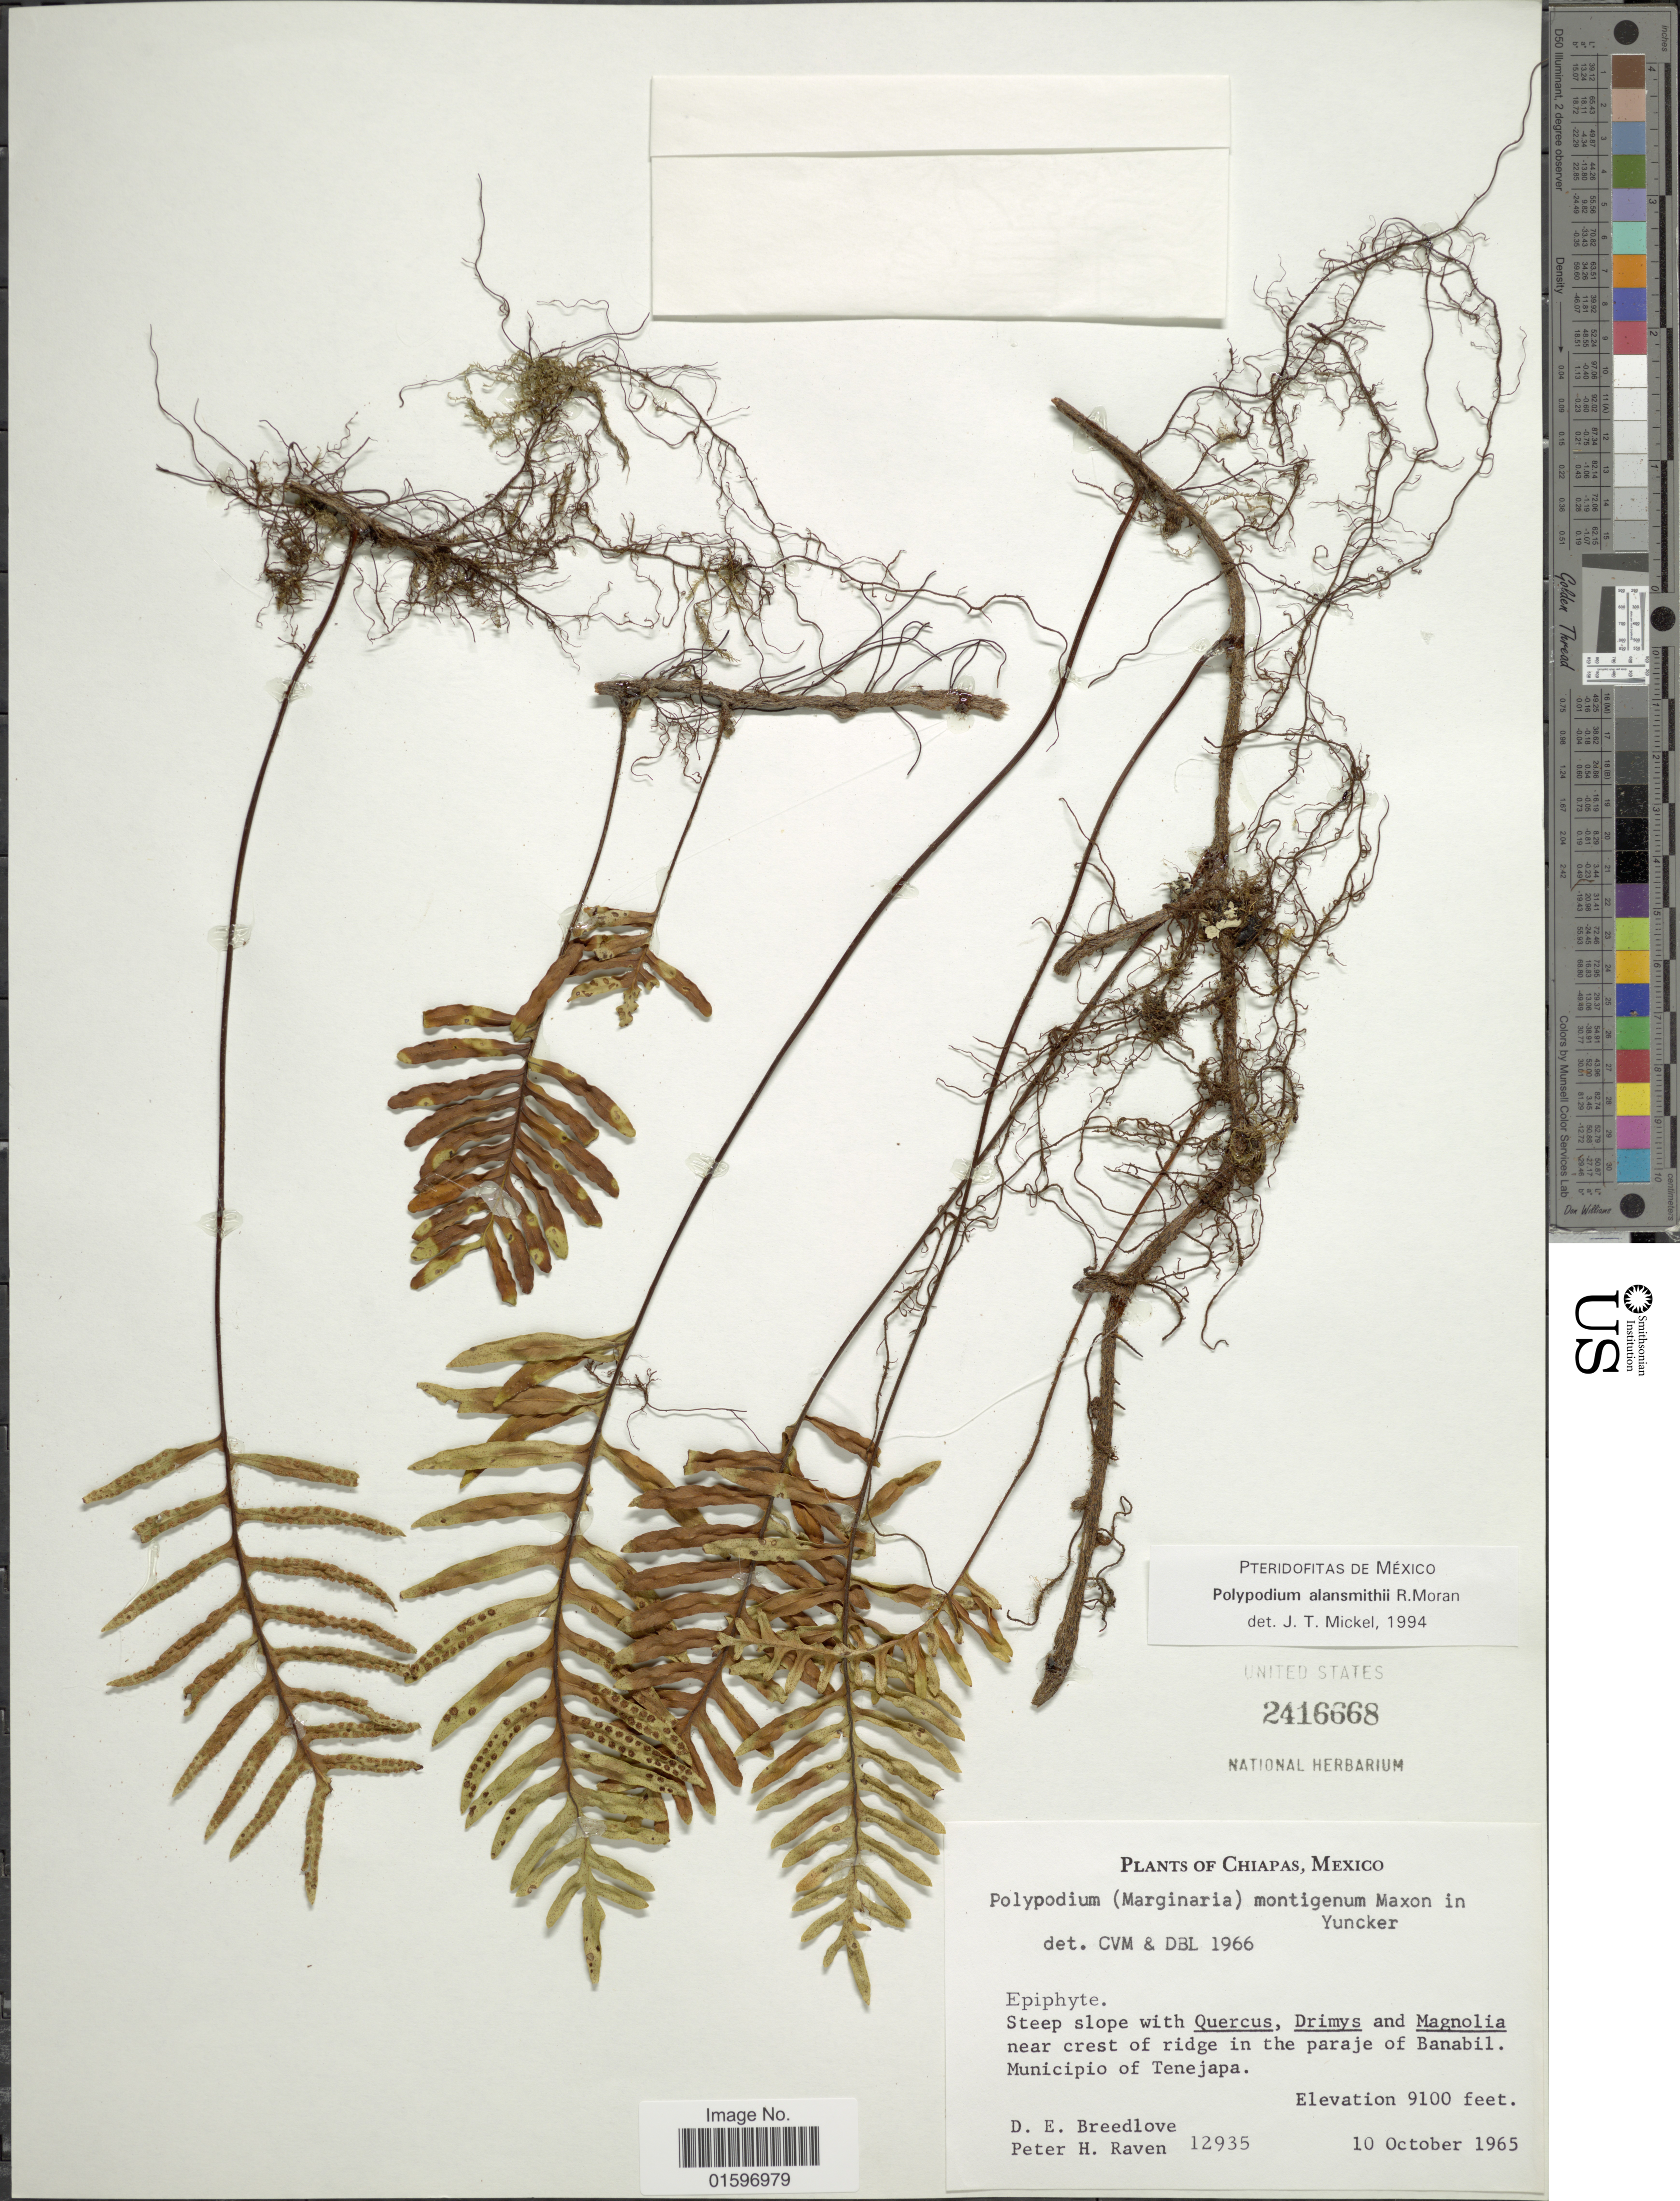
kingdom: Plantae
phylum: Tracheophyta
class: Polypodiopsida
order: Polypodiales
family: Polypodiaceae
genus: Pleopeltis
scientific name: Pleopeltis alansmithii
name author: (R.C. Moran)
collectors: D. E. Breedlove & P. Raven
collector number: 12935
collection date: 1965-10-10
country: Mexico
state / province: Chiapas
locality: Near crest of ridge in the paraje of Banabil. Municipio of Tenejapa.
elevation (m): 2774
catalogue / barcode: US 2416668